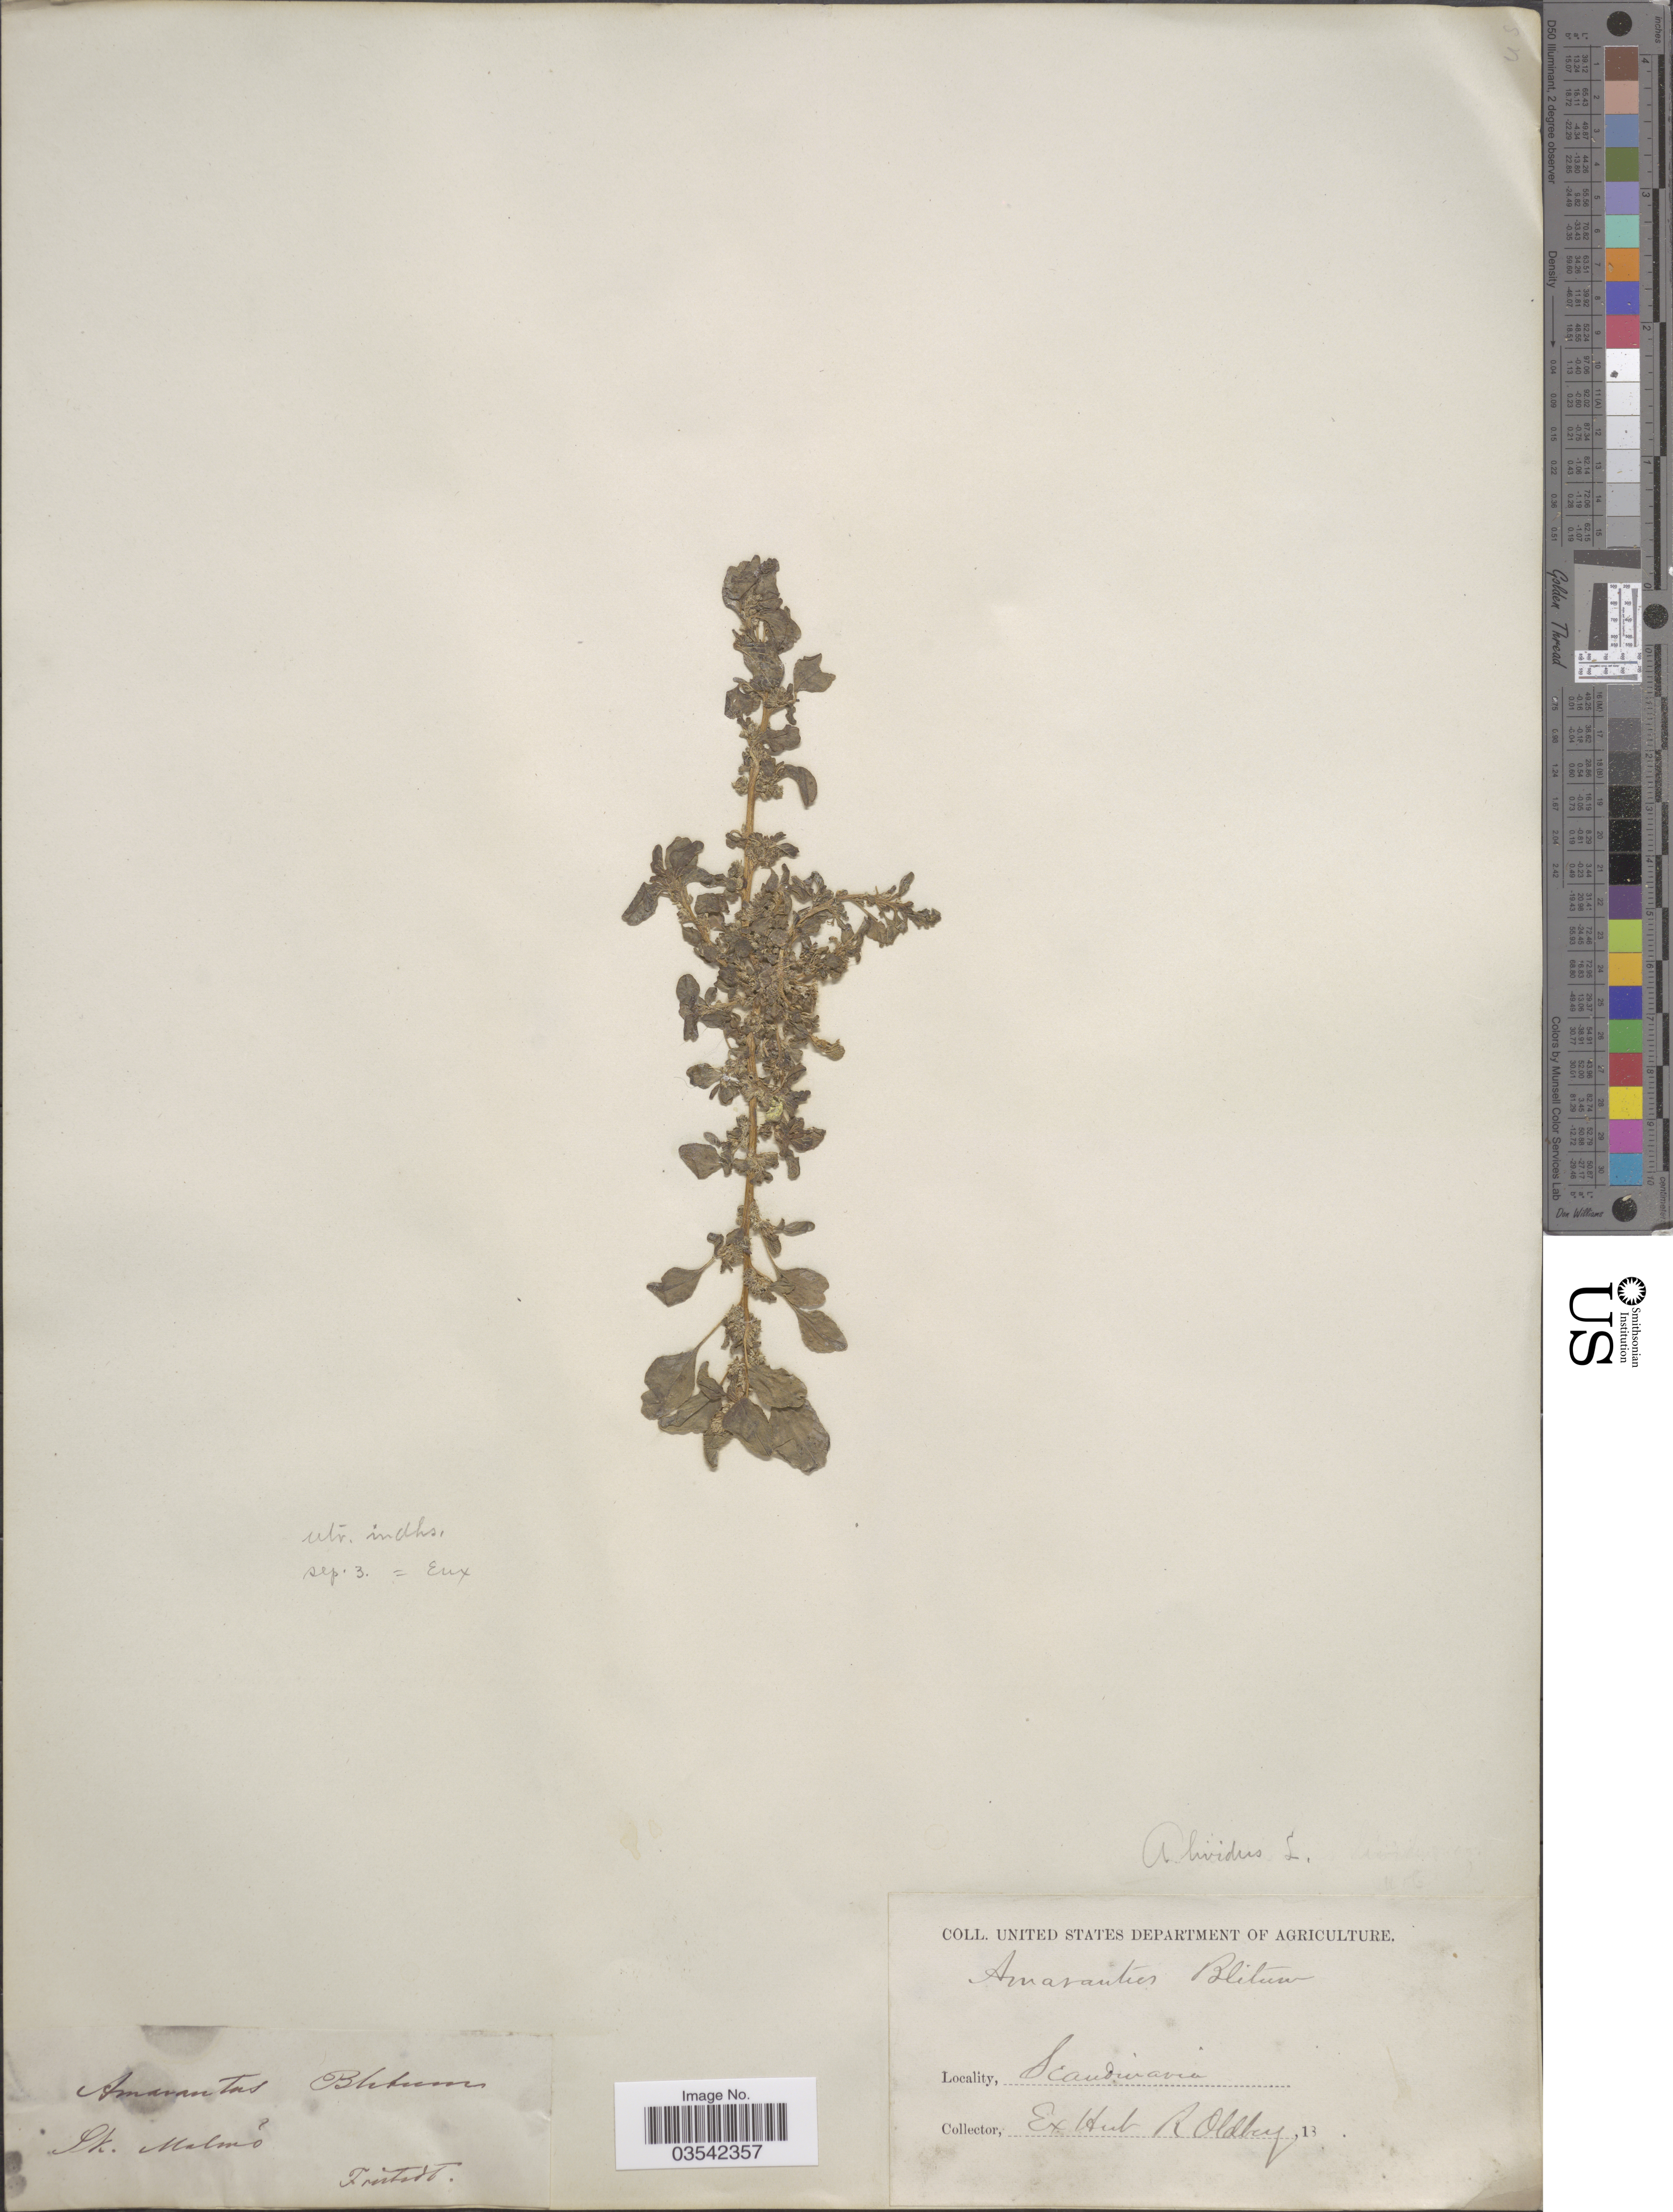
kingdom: Plantae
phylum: Tracheophyta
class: Magnoliopsida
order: Caryophyllales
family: Amaranthaceae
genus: Amaranthus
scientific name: Amaranthus lividus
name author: L.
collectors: Fristedt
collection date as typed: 18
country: Sweden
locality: Sk. Malmó. Scandinavia.